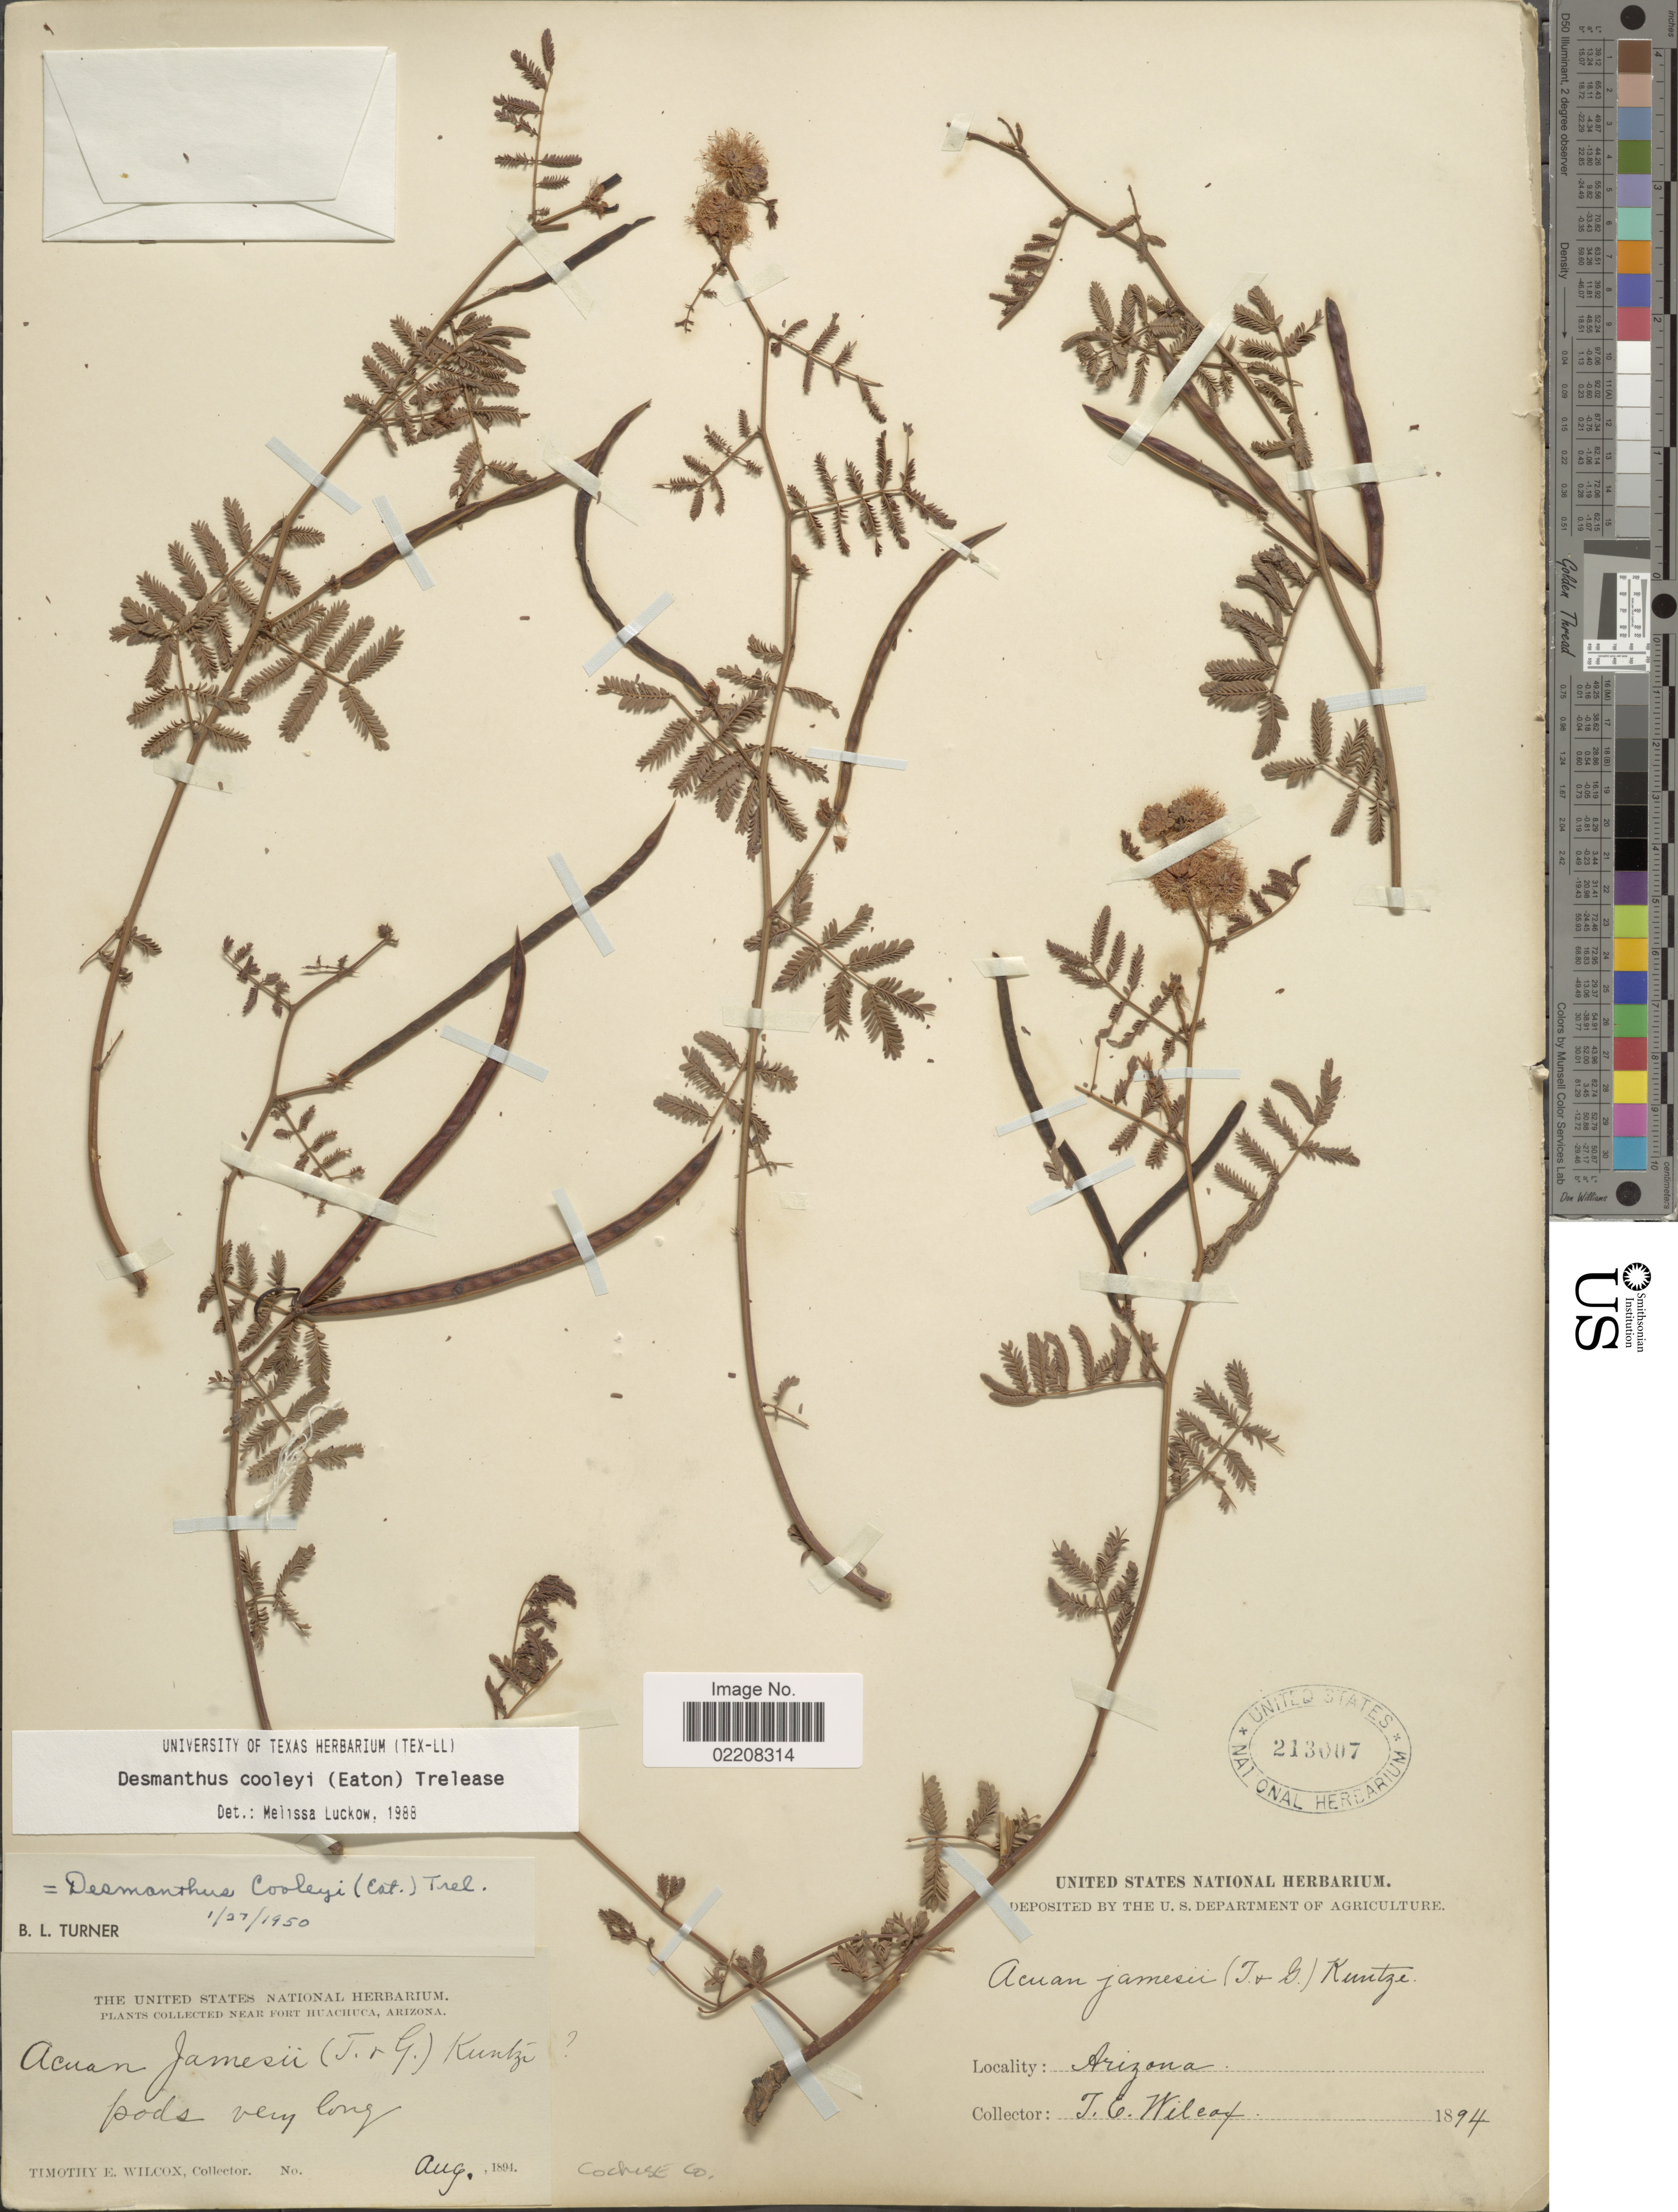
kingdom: Plantae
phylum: Tracheophyta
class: Magnoliopsida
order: Fabales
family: Fabaceae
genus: Desmanthus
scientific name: Desmanthus cooleyi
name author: (Eaton) Trel.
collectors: T. E. Wilcox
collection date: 1894-08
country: United States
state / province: Arizona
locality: Near Fort Huachuca, Arizona. Cochise Co.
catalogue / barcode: US 213007